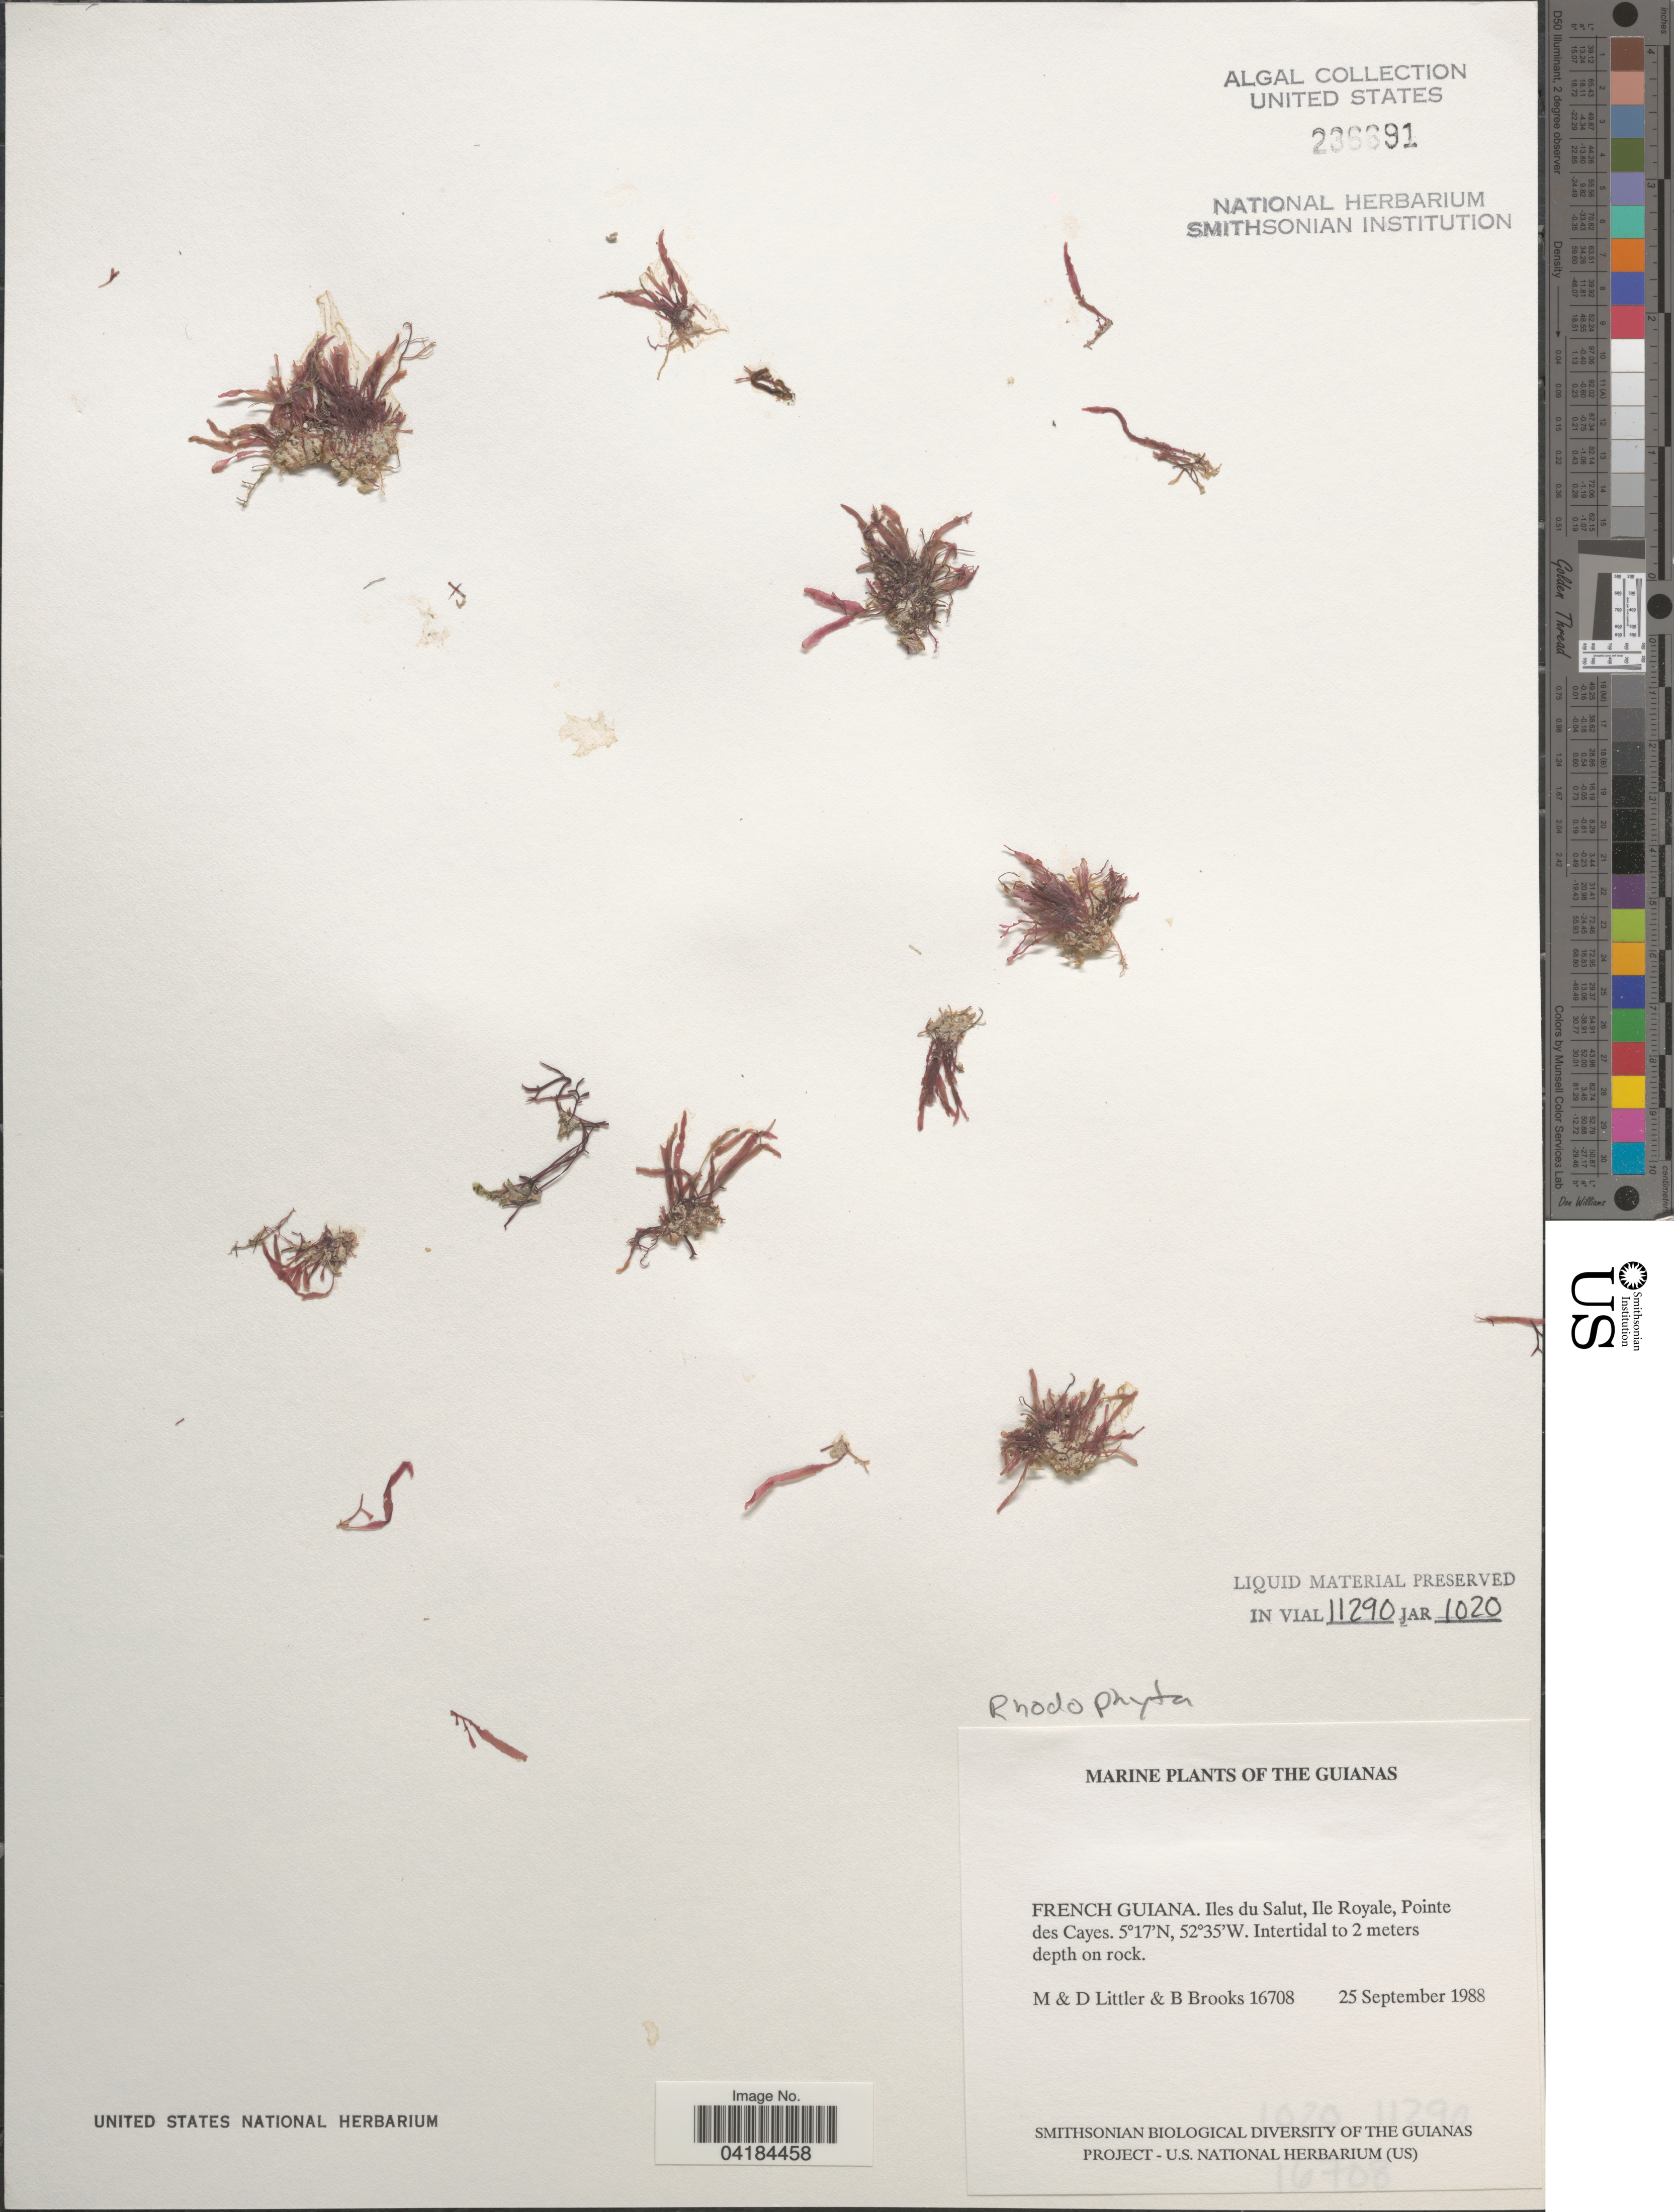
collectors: M. Littler, D. S. Littler & B. Brooks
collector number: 16708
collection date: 1988-09-25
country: French Guiana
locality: The Guianas. Iles du Salut, Ile Royale, Pointe des Cayes.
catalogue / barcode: US 236691